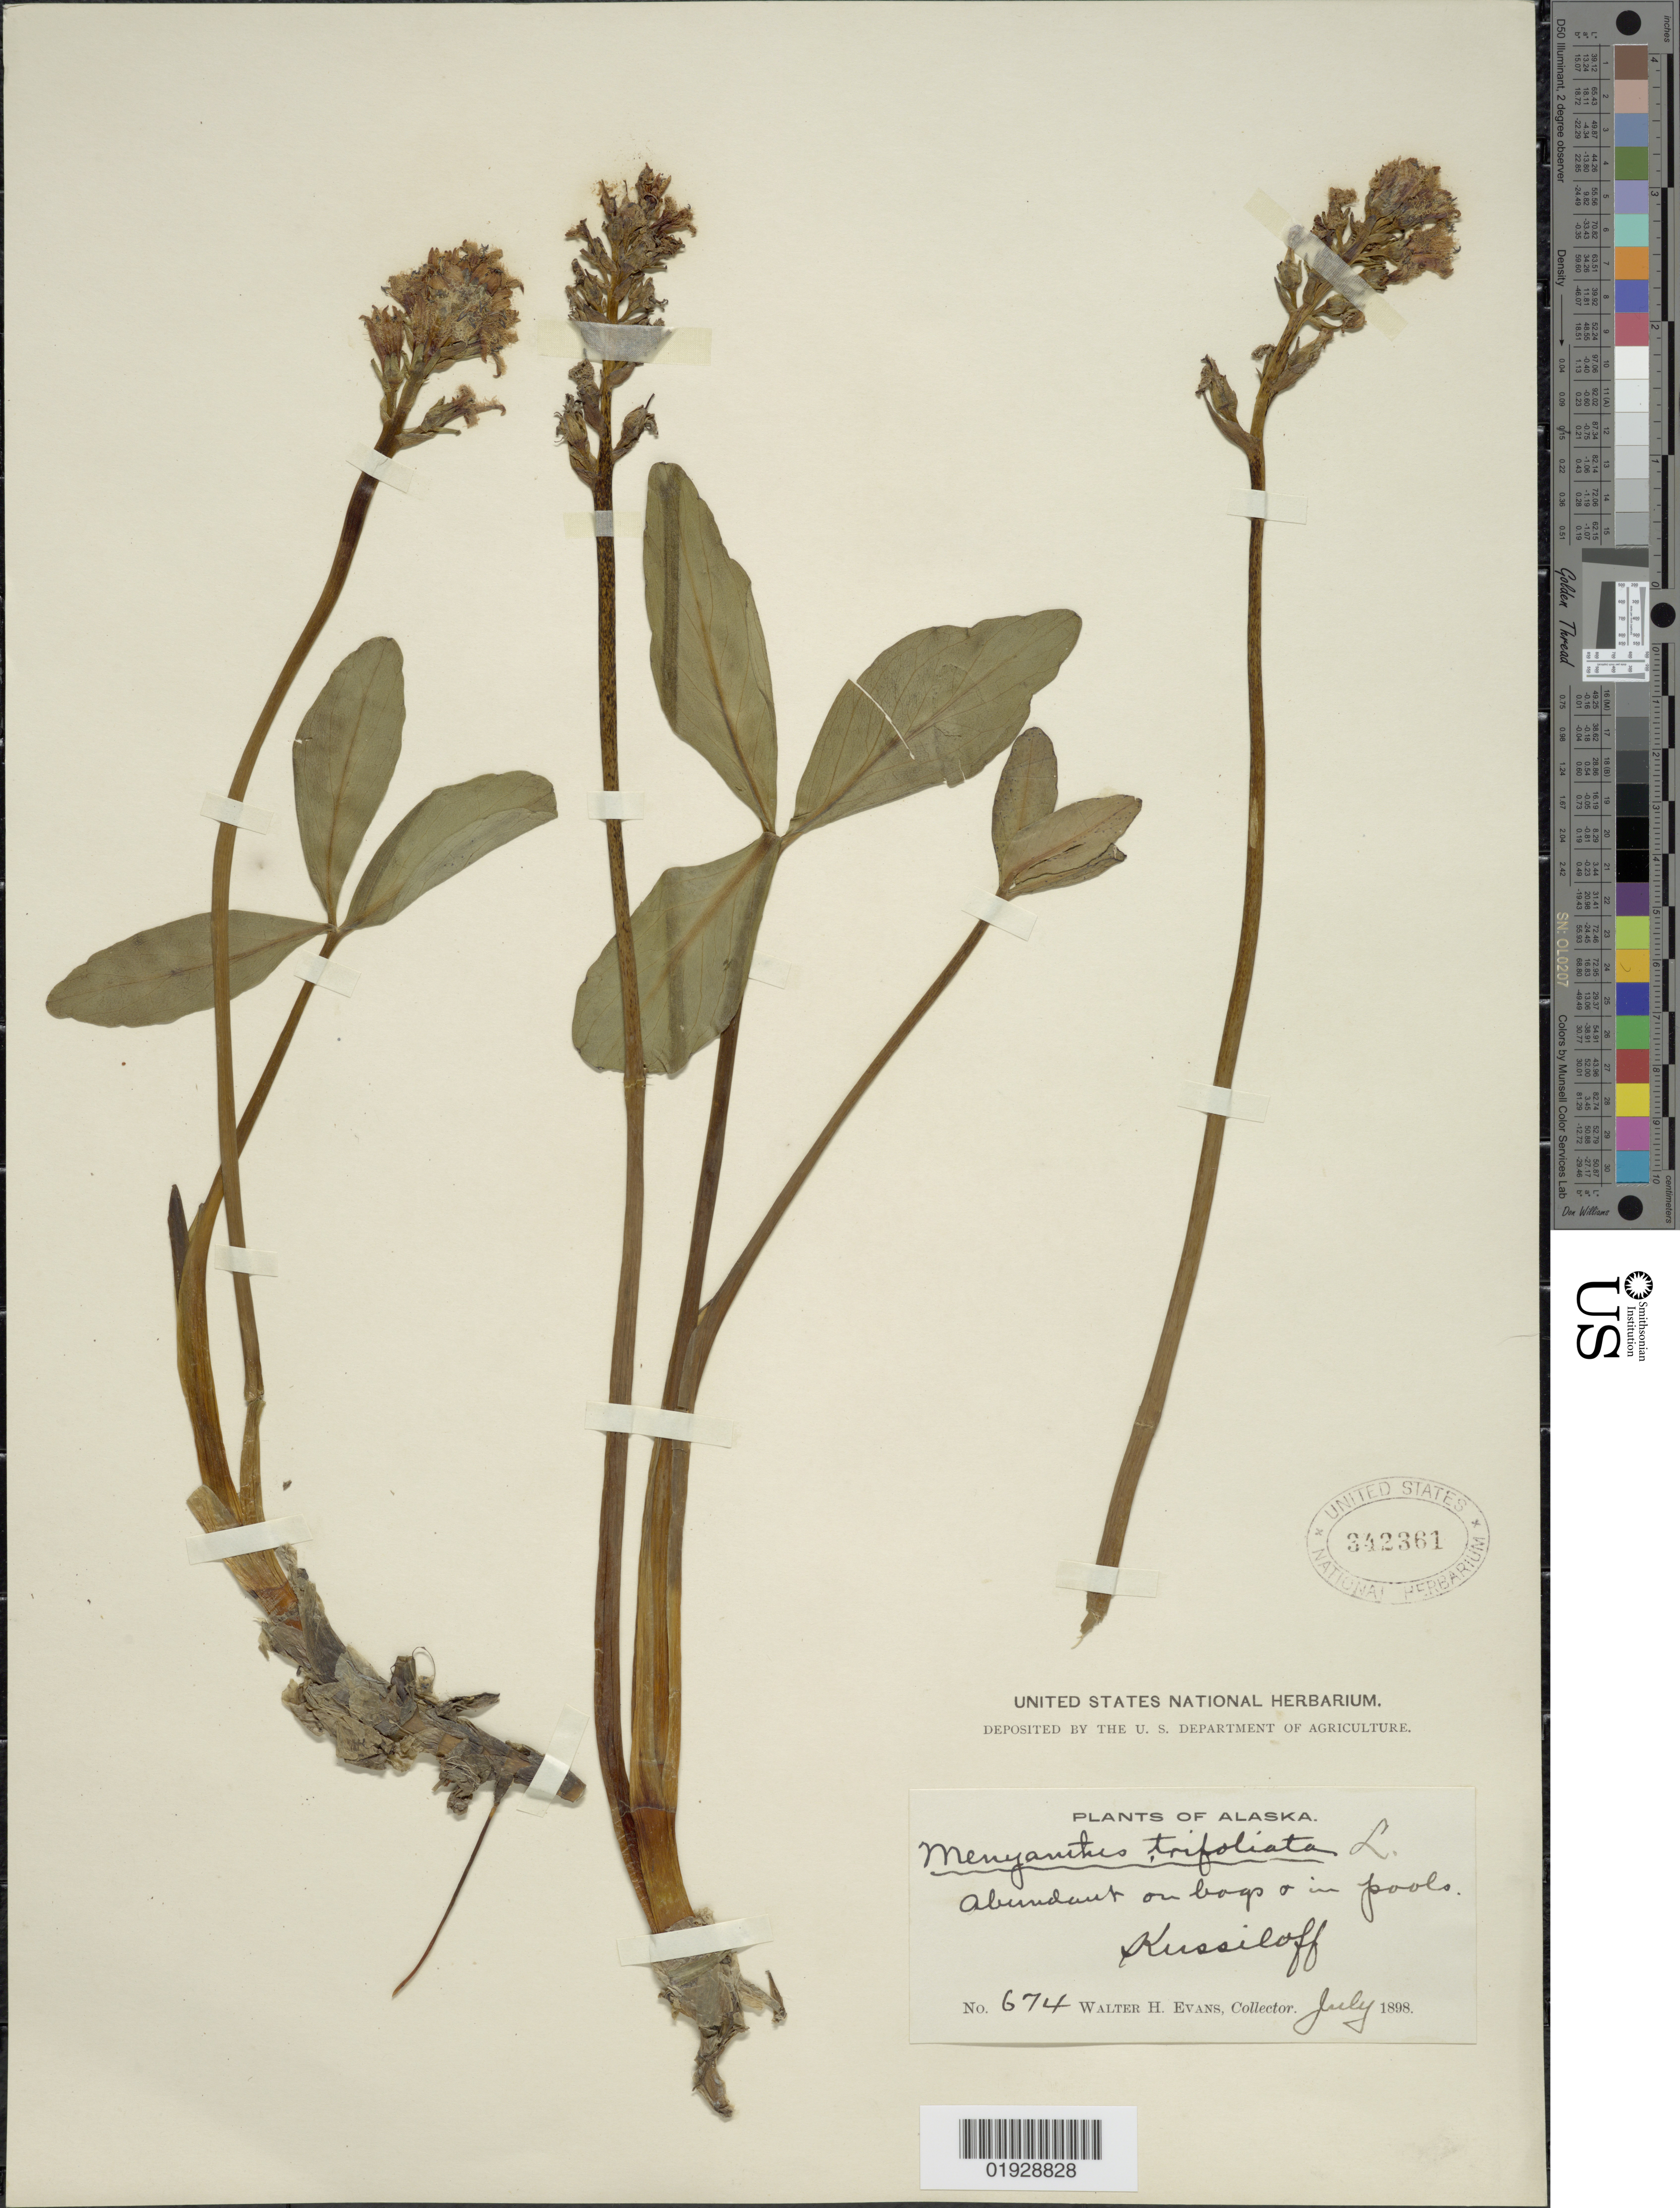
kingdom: Plantae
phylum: Tracheophyta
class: Magnoliopsida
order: Asterales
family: Menyanthaceae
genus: Menyanthes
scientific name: Menyanthes trifoliata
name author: L.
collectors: W. H. Evans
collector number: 674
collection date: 1898-07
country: United States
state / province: Alaska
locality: Kussiloff.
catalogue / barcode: US 342361